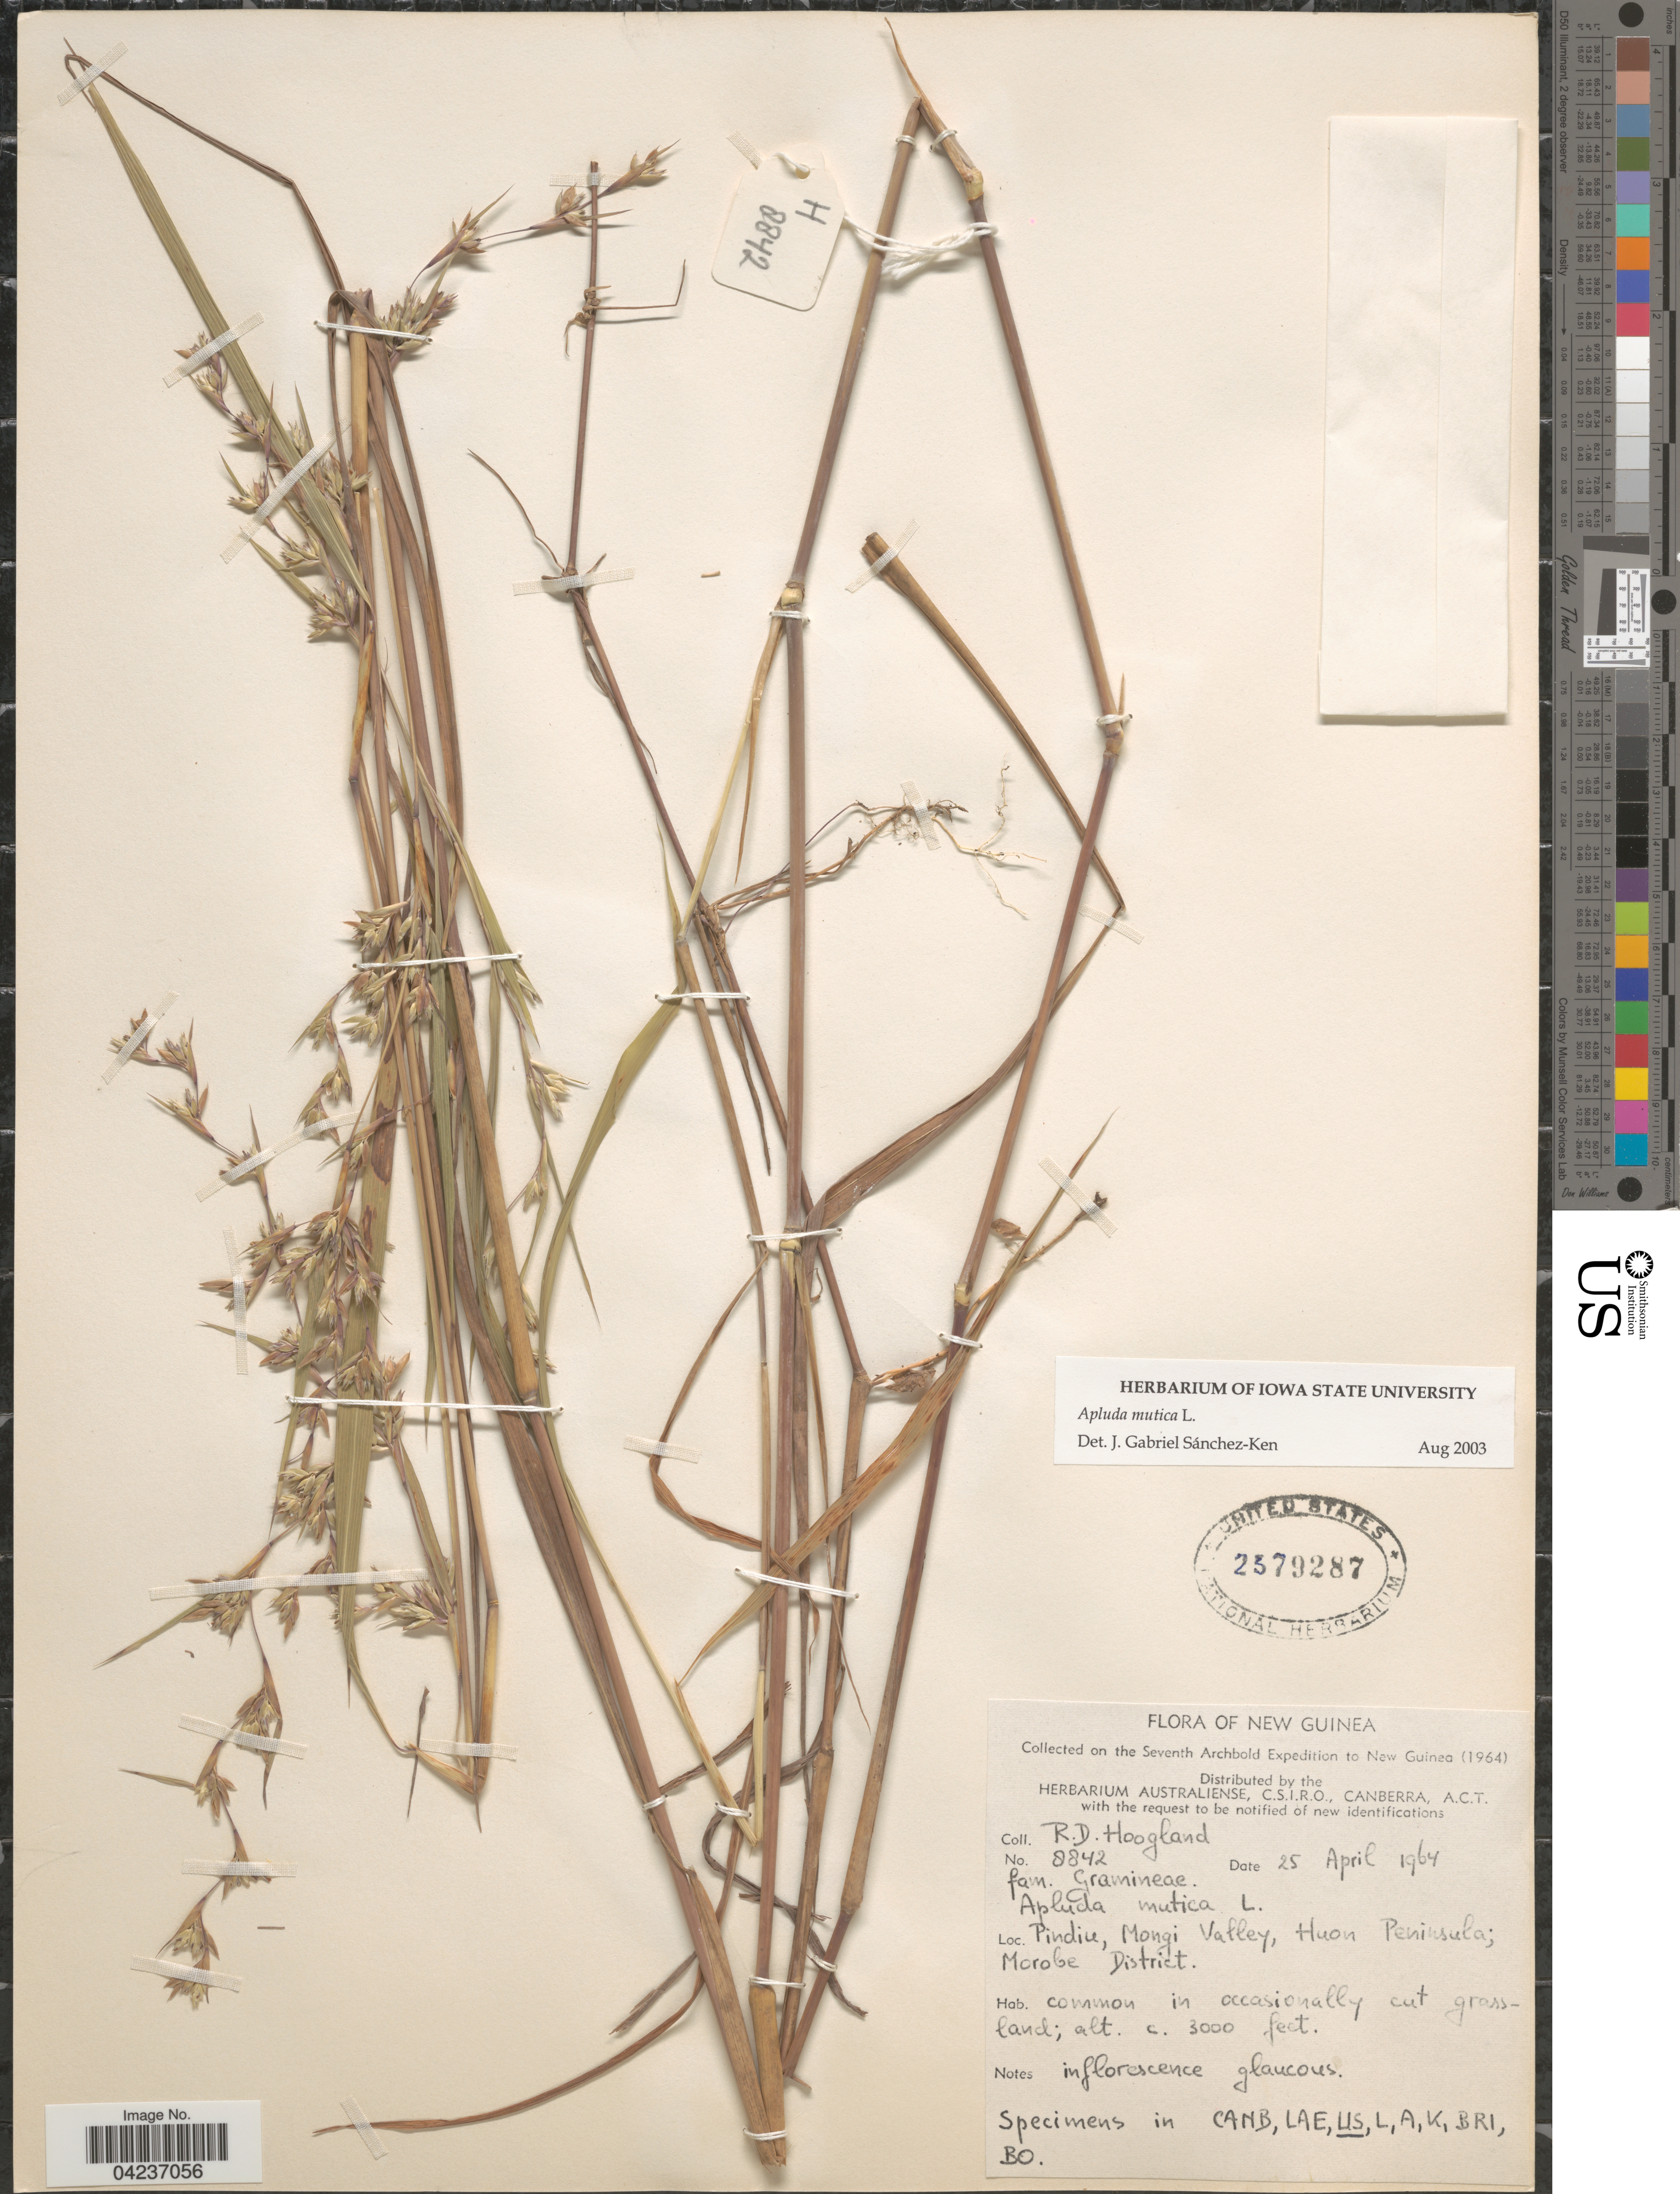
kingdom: Plantae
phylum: Tracheophyta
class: Liliopsida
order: Poales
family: Poaceae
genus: Apluda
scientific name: Apluda mutica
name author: L.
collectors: R. D. Hoogland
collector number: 8842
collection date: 1964-04-25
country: Papua New Guinea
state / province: Morobe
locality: New Guinea. Seventh Archbold Expedition to New Guinea ( 1964). Pindiu, Mongi Valley, Huon Peninsula; Morobe District.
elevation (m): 914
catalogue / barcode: US 2579287